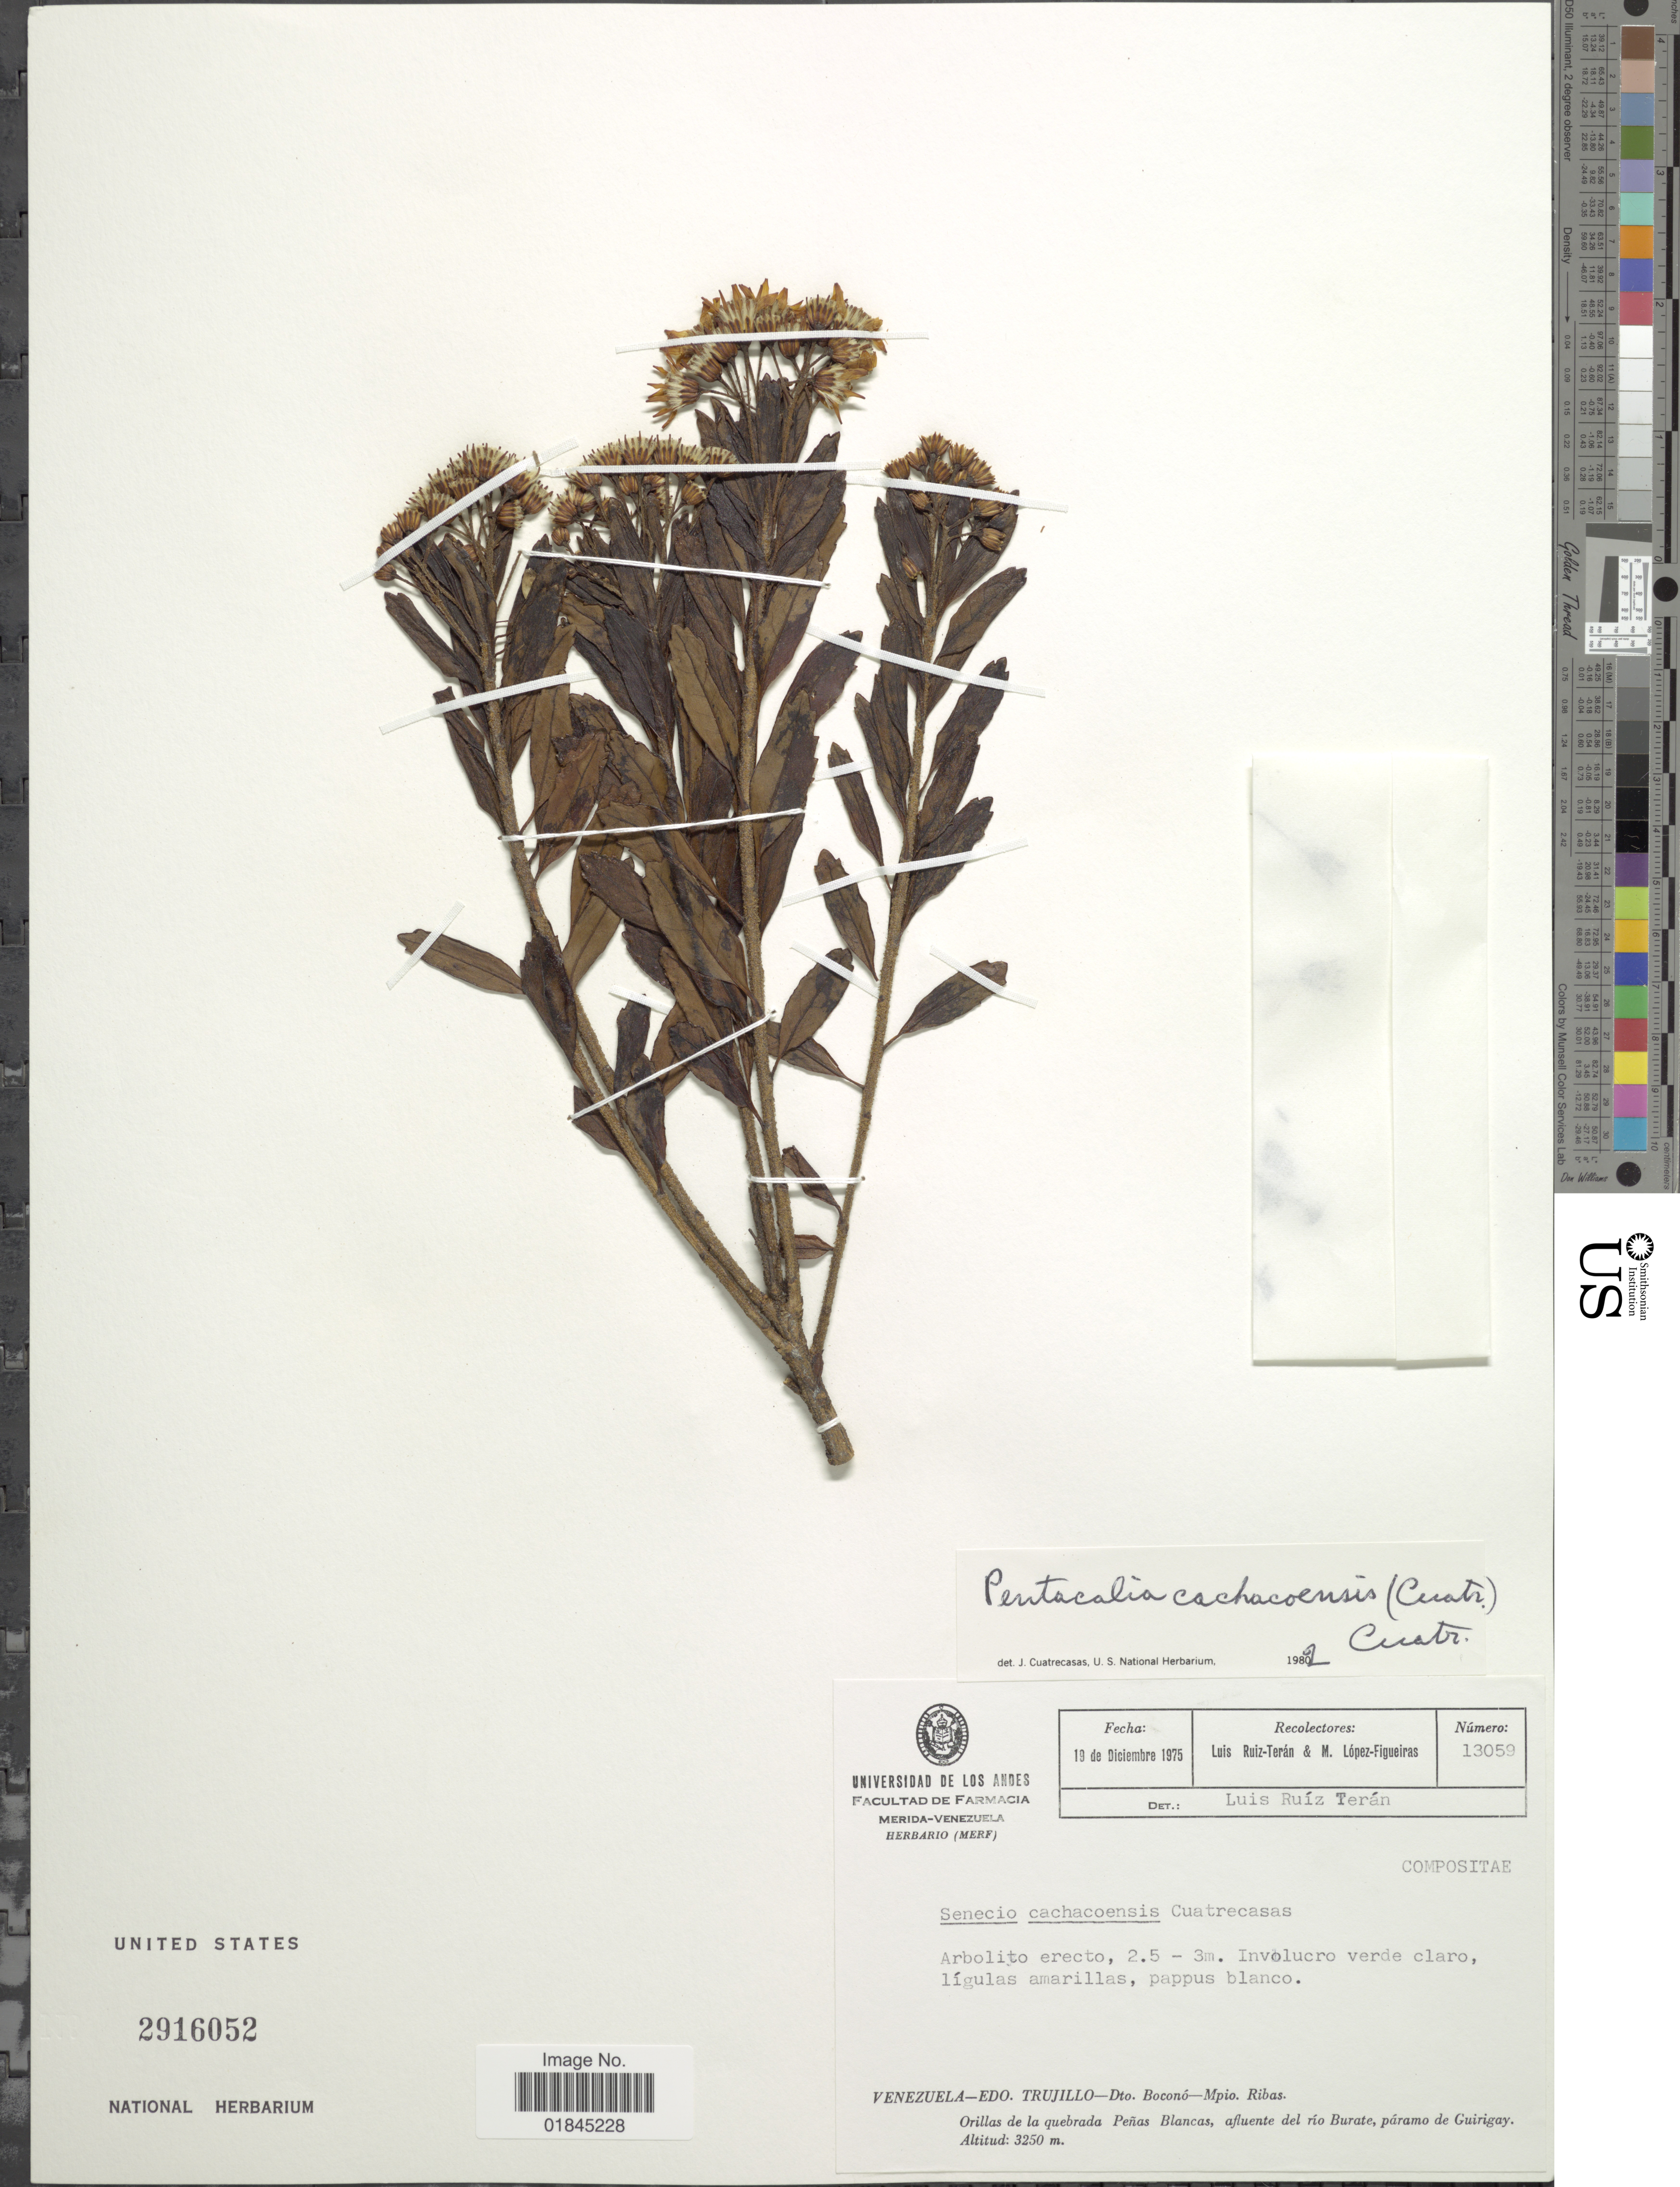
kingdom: Plantae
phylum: Tracheophyta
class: Magnoliopsida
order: Asterales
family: Asteraceae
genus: Pentacalia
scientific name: Pentacalia cachacoensis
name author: (Cuatrec.) Cuatrec.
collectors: L. E. Ruíz-Terán & M. López Figueiras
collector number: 13059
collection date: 1975-12-19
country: Venezuela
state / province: Trujillo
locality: Venezuela - Edo. Trujillo - Dto. Boconó - Mpio. Ribas. Orillas de la quebrada Peñas Blancas, afluente del río Burate, páramo de Guirigay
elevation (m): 3250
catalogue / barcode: US 2916052